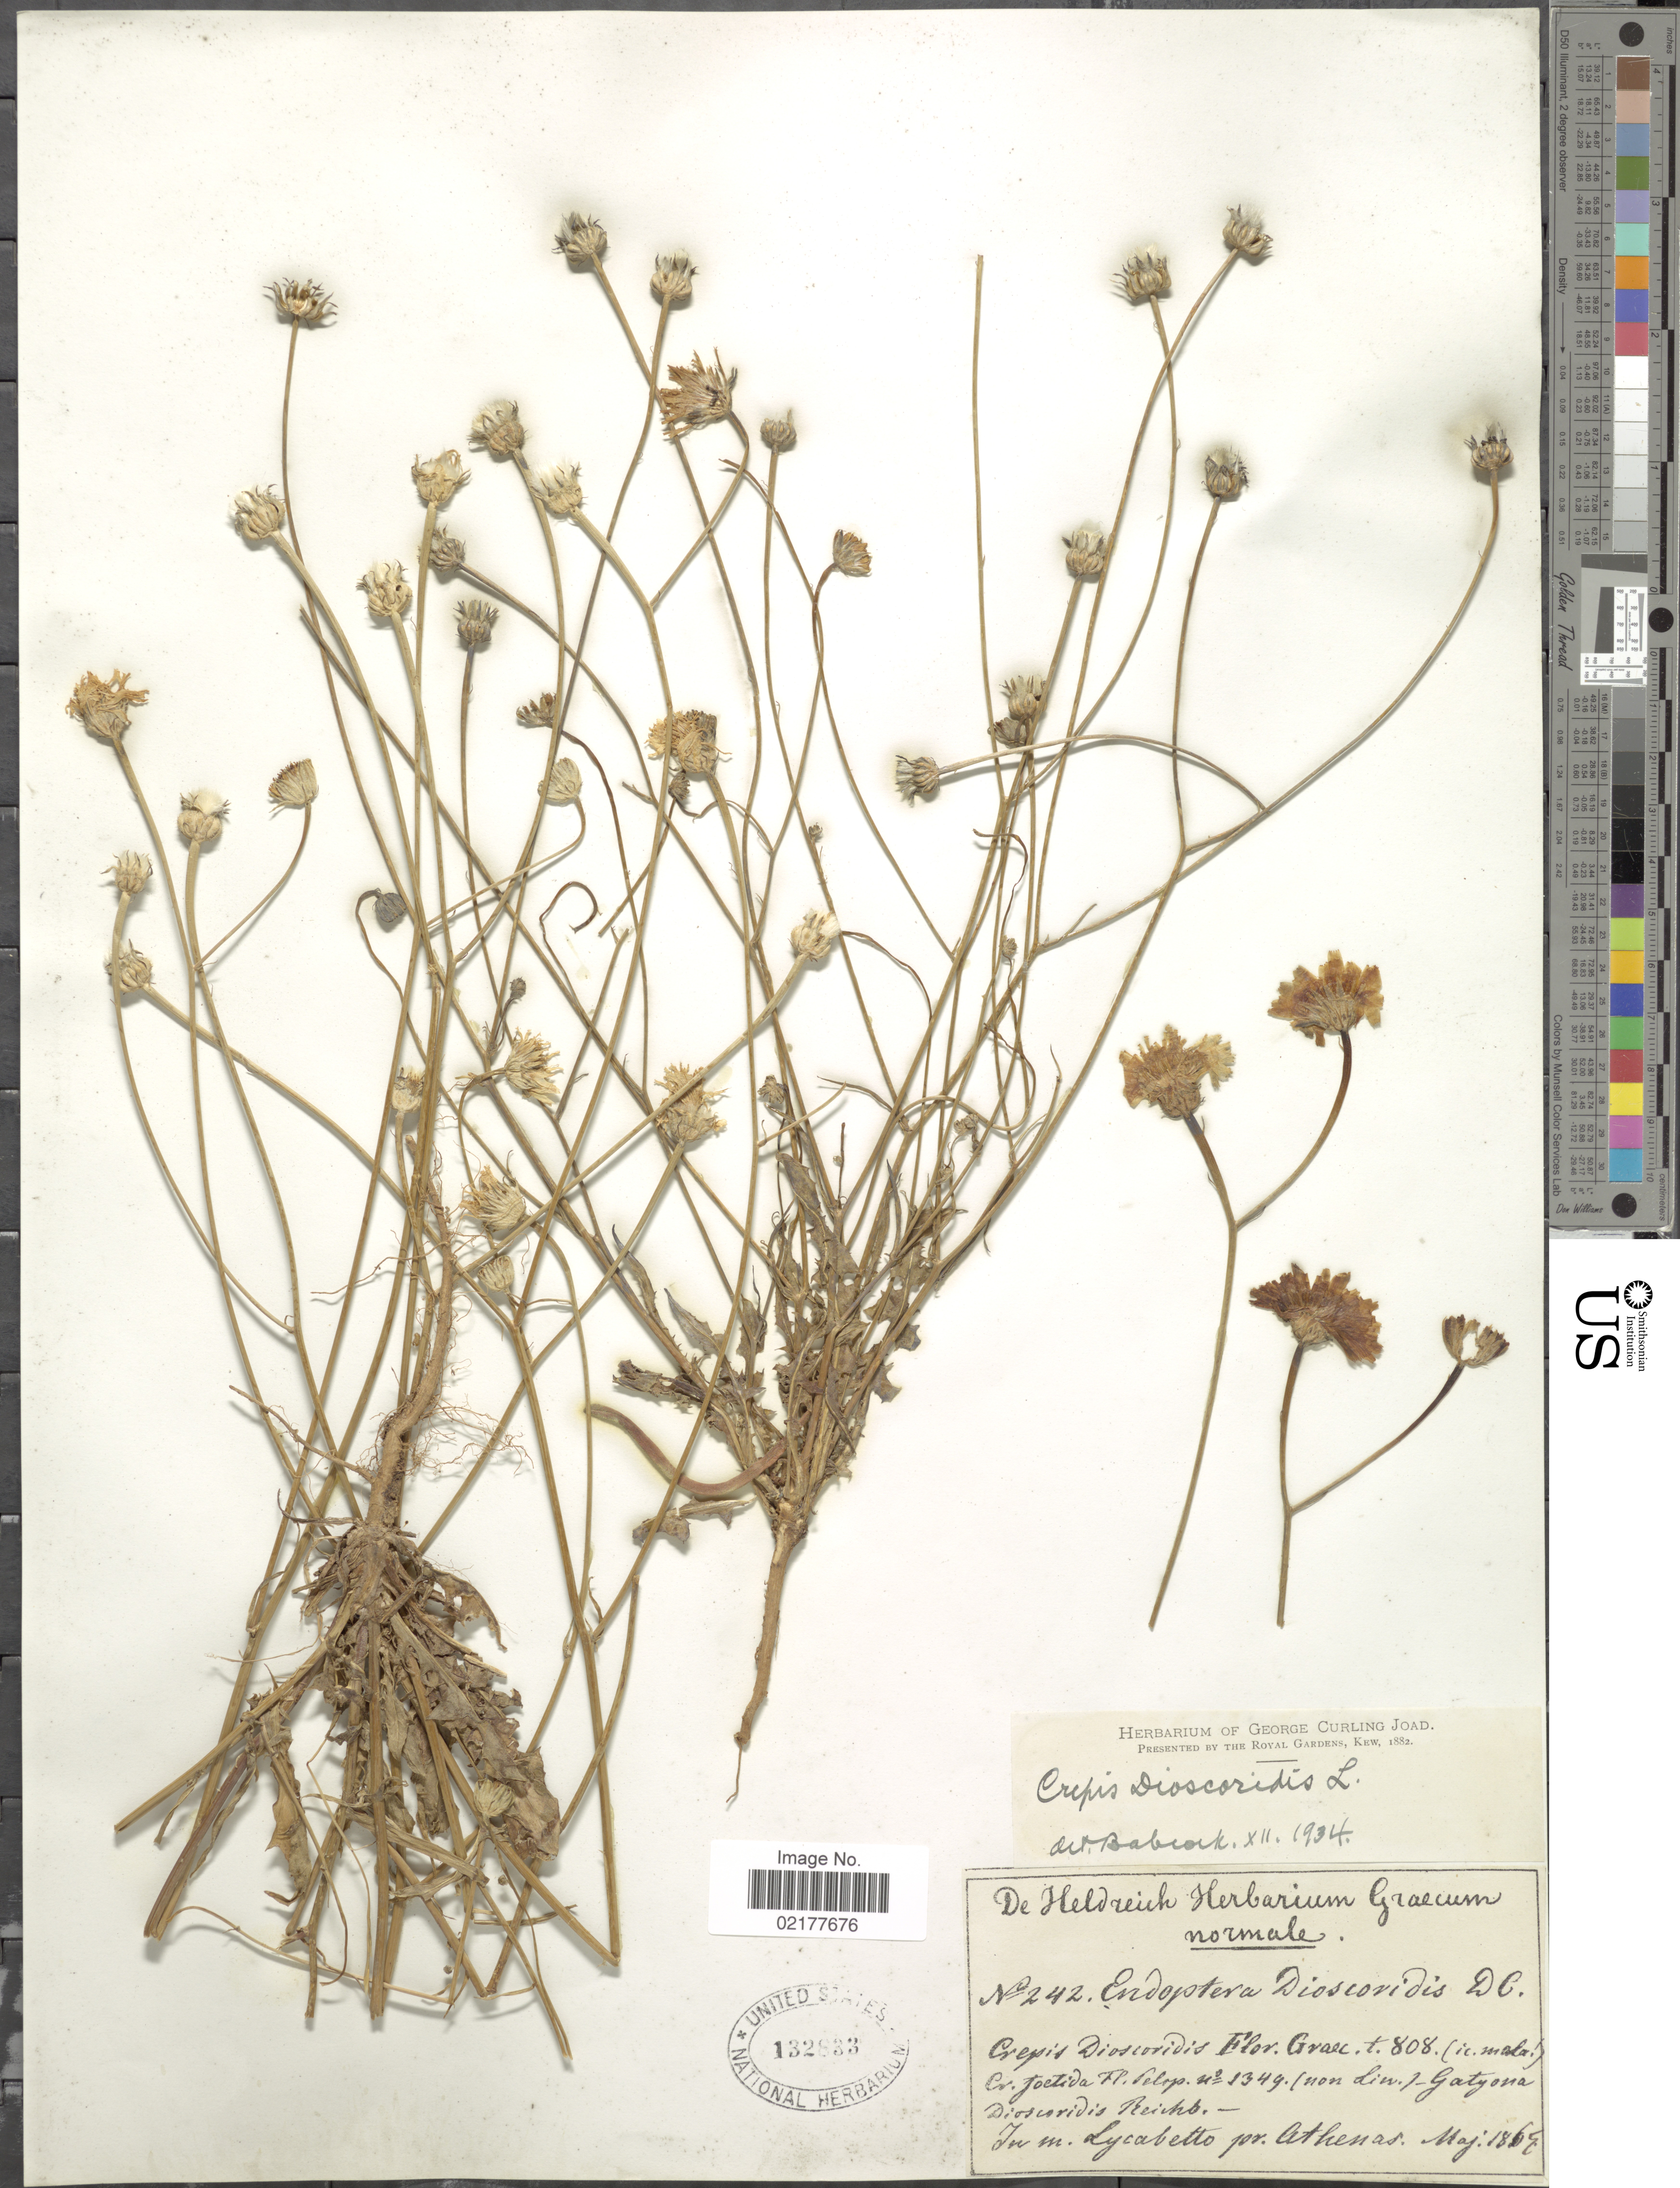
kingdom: Plantae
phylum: Tracheophyta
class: Magnoliopsida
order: Asterales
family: Asteraceae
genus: Crepis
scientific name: Crepis dioscoridis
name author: L.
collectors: -. De Heldreich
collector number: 242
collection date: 1869-05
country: Greece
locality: Graec. t.808. In m. Lycabetto pr. Athenas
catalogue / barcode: US 132833